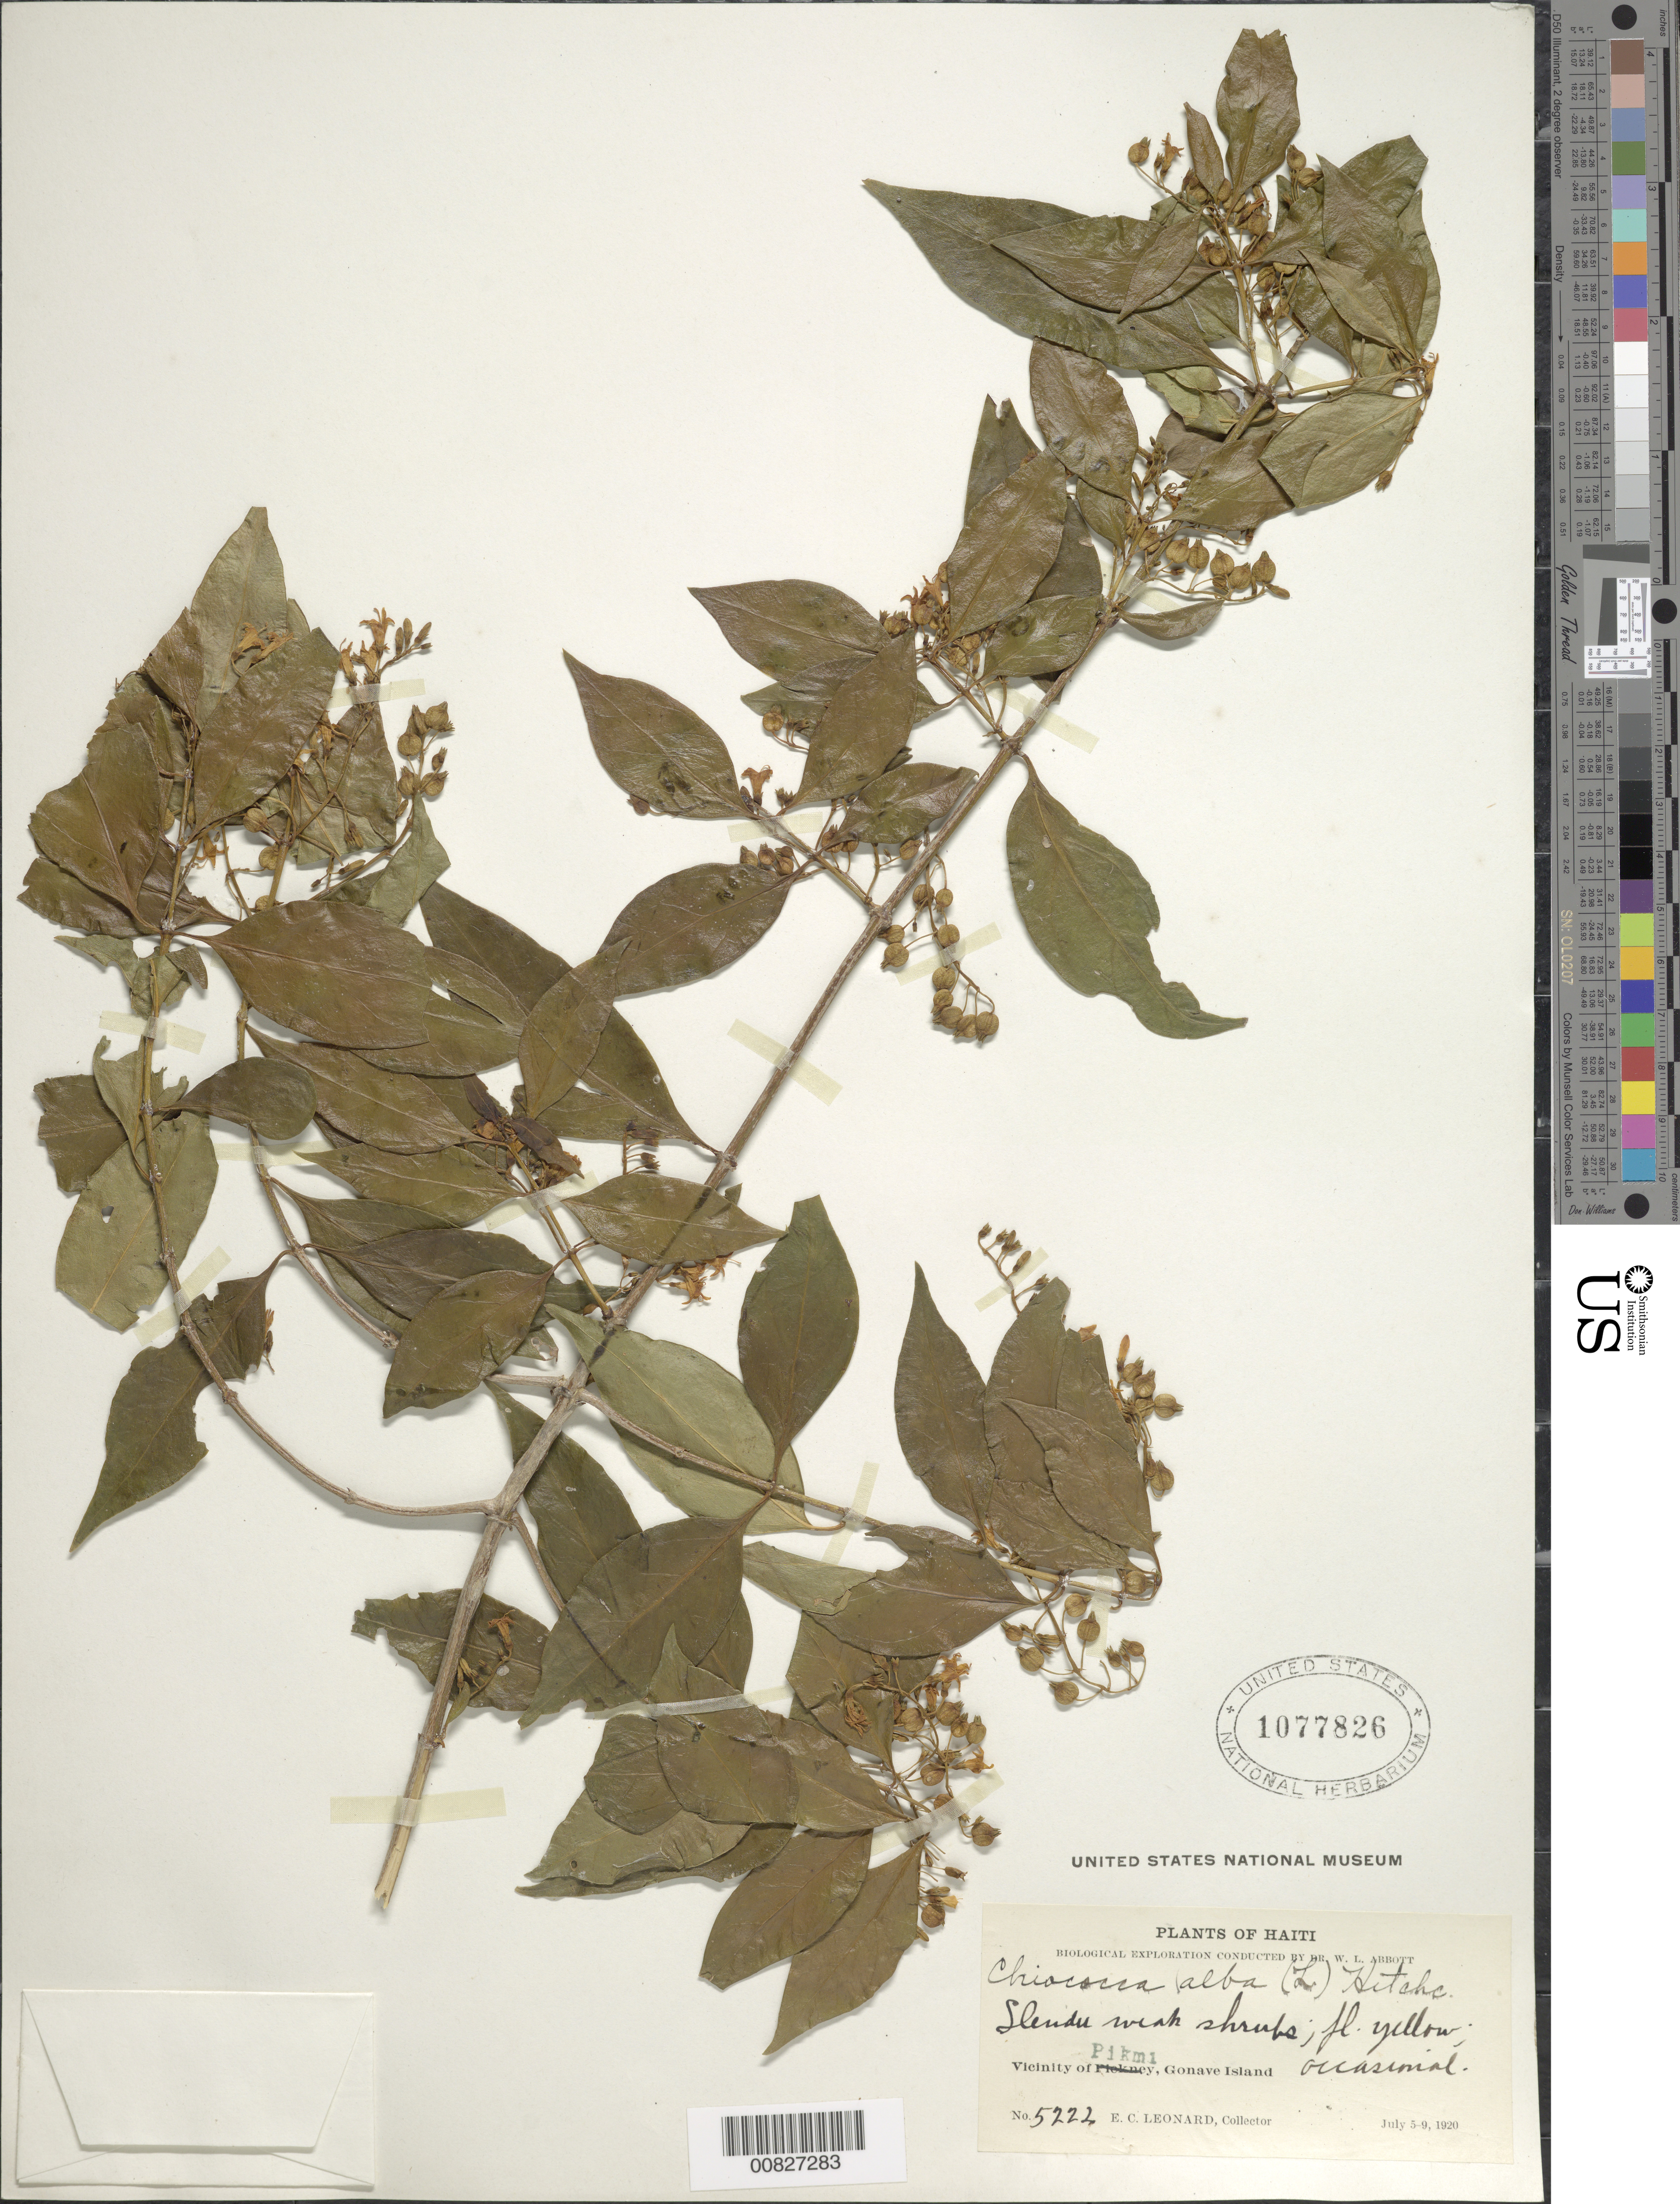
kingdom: Plantae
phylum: Tracheophyta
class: Magnoliopsida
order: Gentianales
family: Rubiaceae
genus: Chiococca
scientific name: Chiococca alba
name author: (L.) Hitchc.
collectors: E. C. Leonard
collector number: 5222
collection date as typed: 05 Jul 1920 to 09 Jul 1920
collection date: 1920-07-05/1920-07-09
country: Haiti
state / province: Ouest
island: Île de la Gonâve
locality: Vicinity of Pikmi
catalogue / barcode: US 1077826